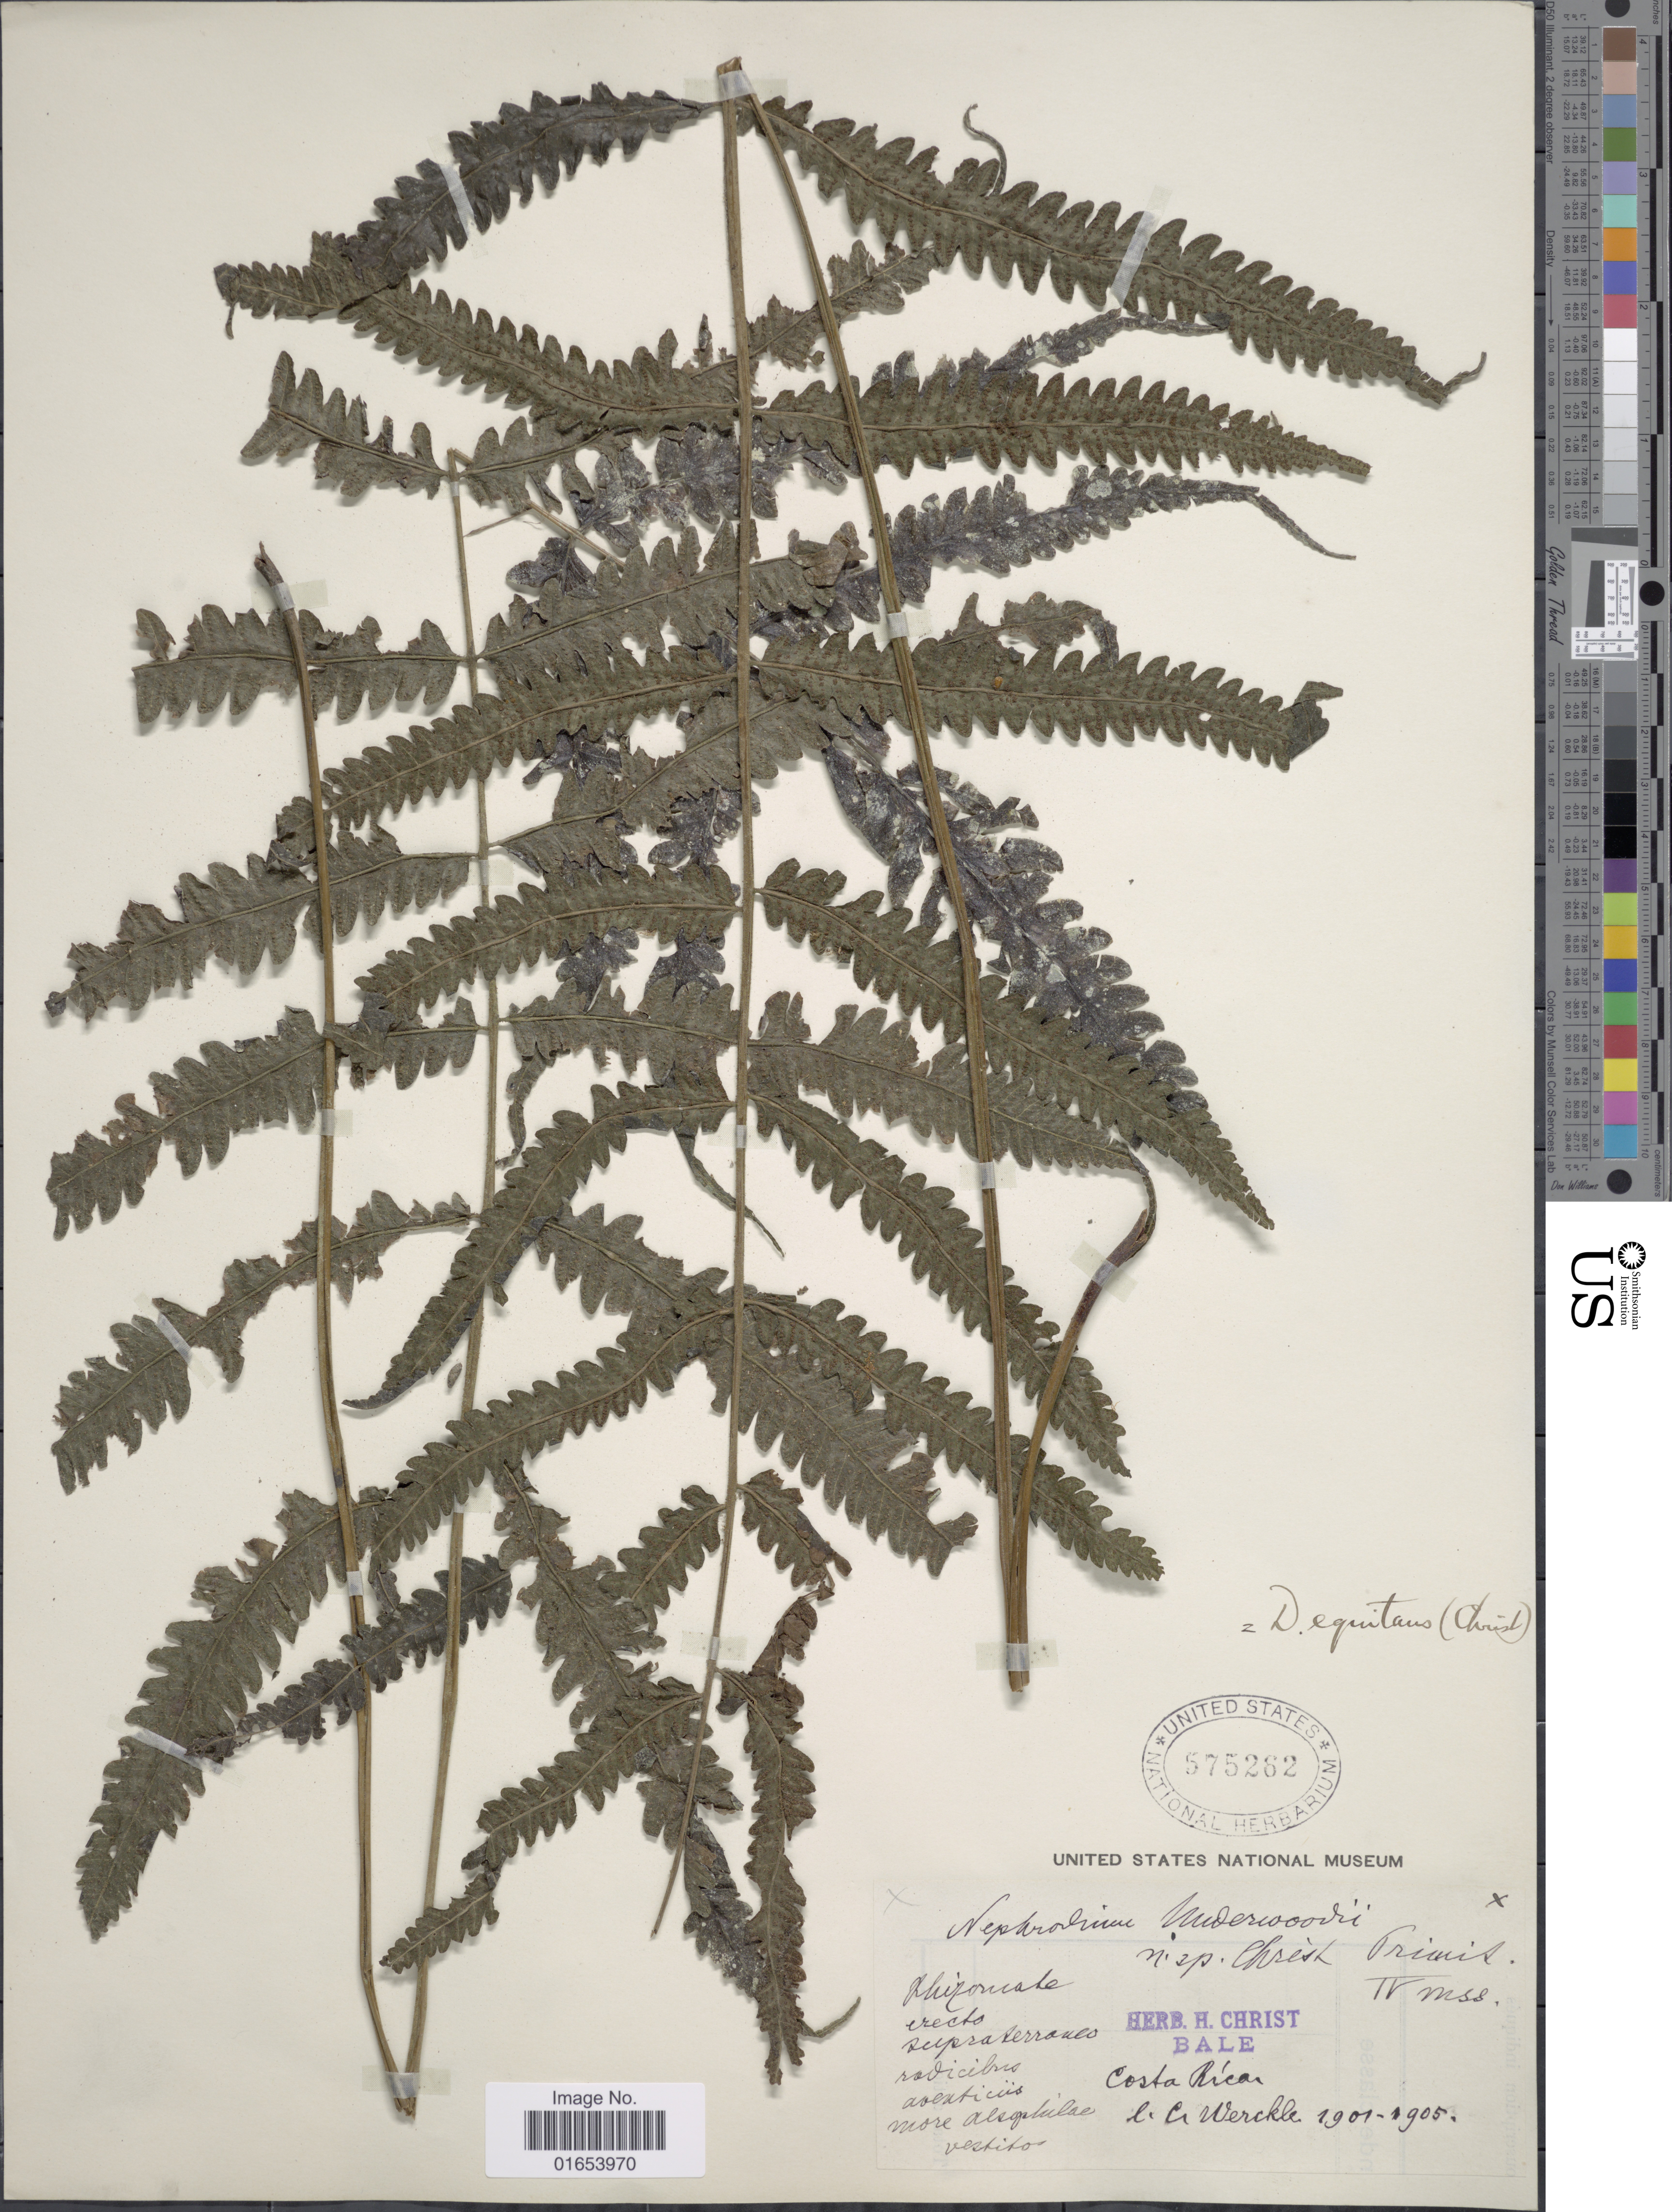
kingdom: Plantae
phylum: Tracheophyta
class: Polypodiopsida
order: Polypodiales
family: Thelypteridaceae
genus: Goniopteris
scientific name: Goniopteris equitans (Christ) comb. nov., ined 2015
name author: (Christ)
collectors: C. C Wercklé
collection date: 1901/1905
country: Costa Rica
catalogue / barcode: US 575262